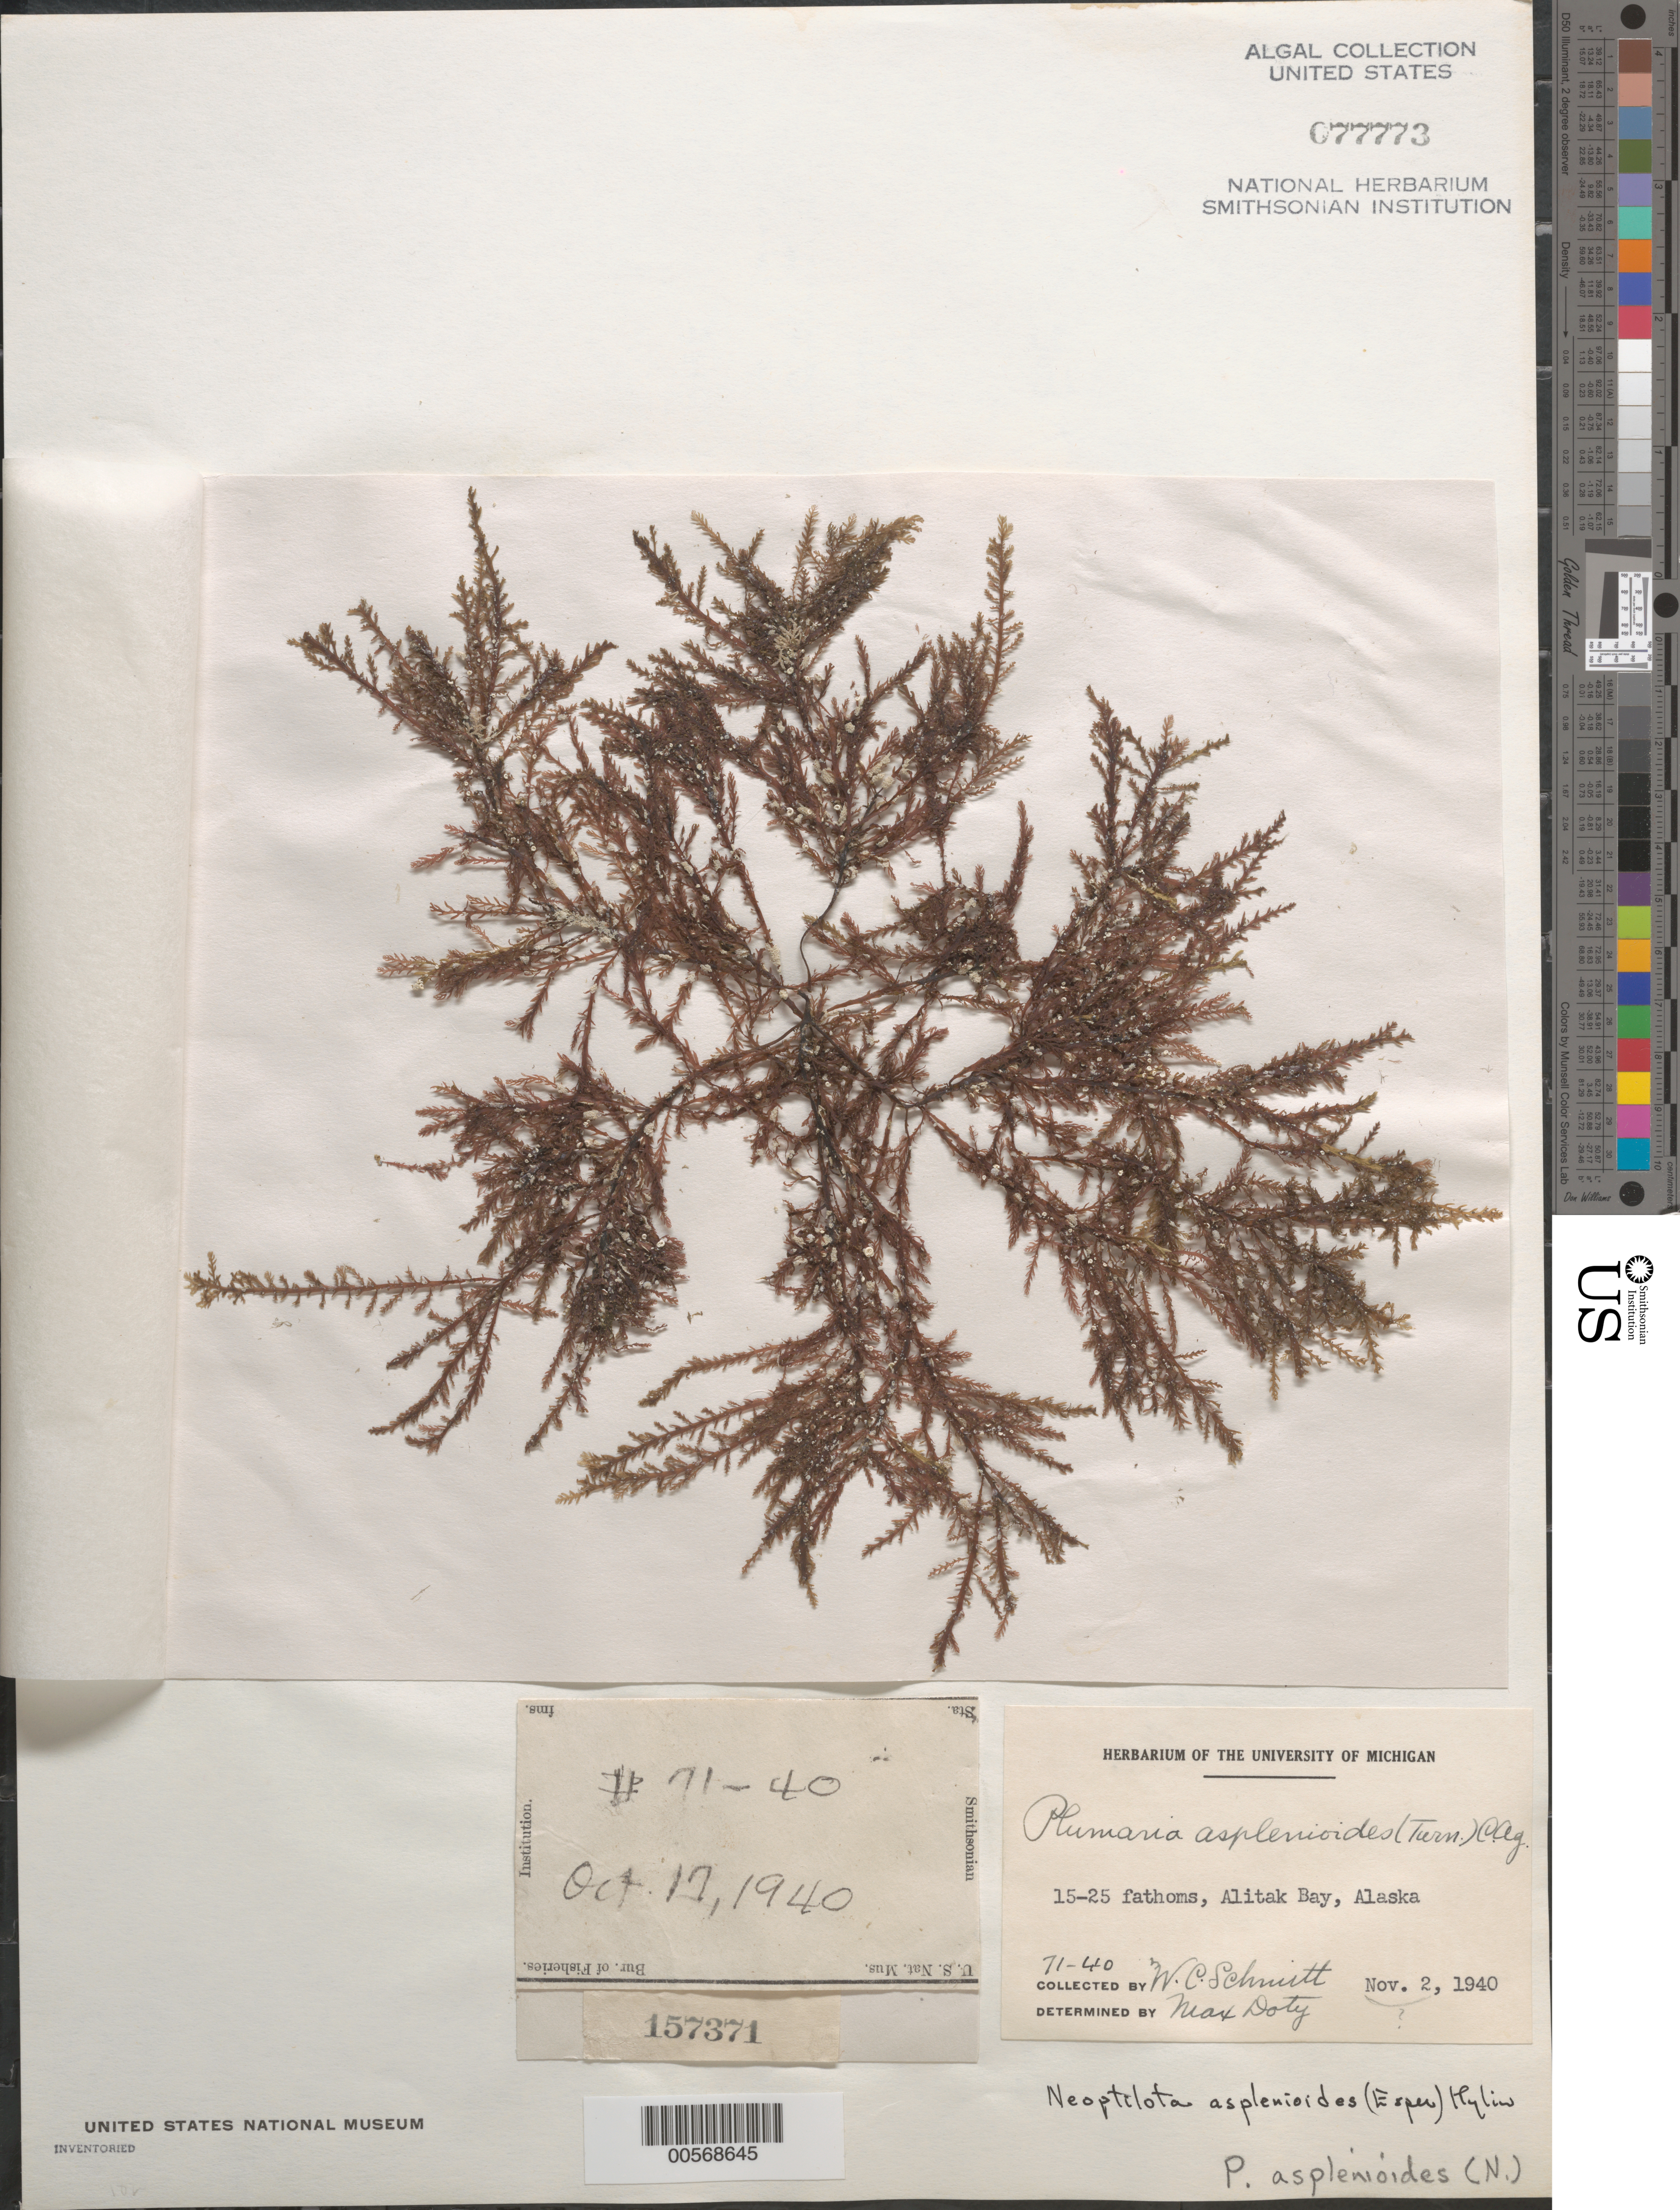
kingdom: Plantae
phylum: Rhodophyta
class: Florideophyceae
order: Ceramiales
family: Wrangeliaceae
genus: Ptilota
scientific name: Ptilota asplenioides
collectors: W. L. Schmitt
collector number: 71-40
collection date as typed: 17 Oct 1940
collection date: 1940-10-17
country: United States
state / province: Alaska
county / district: Kodiak Island Division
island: Kodiak Island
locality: Alitak Bay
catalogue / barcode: US 77773